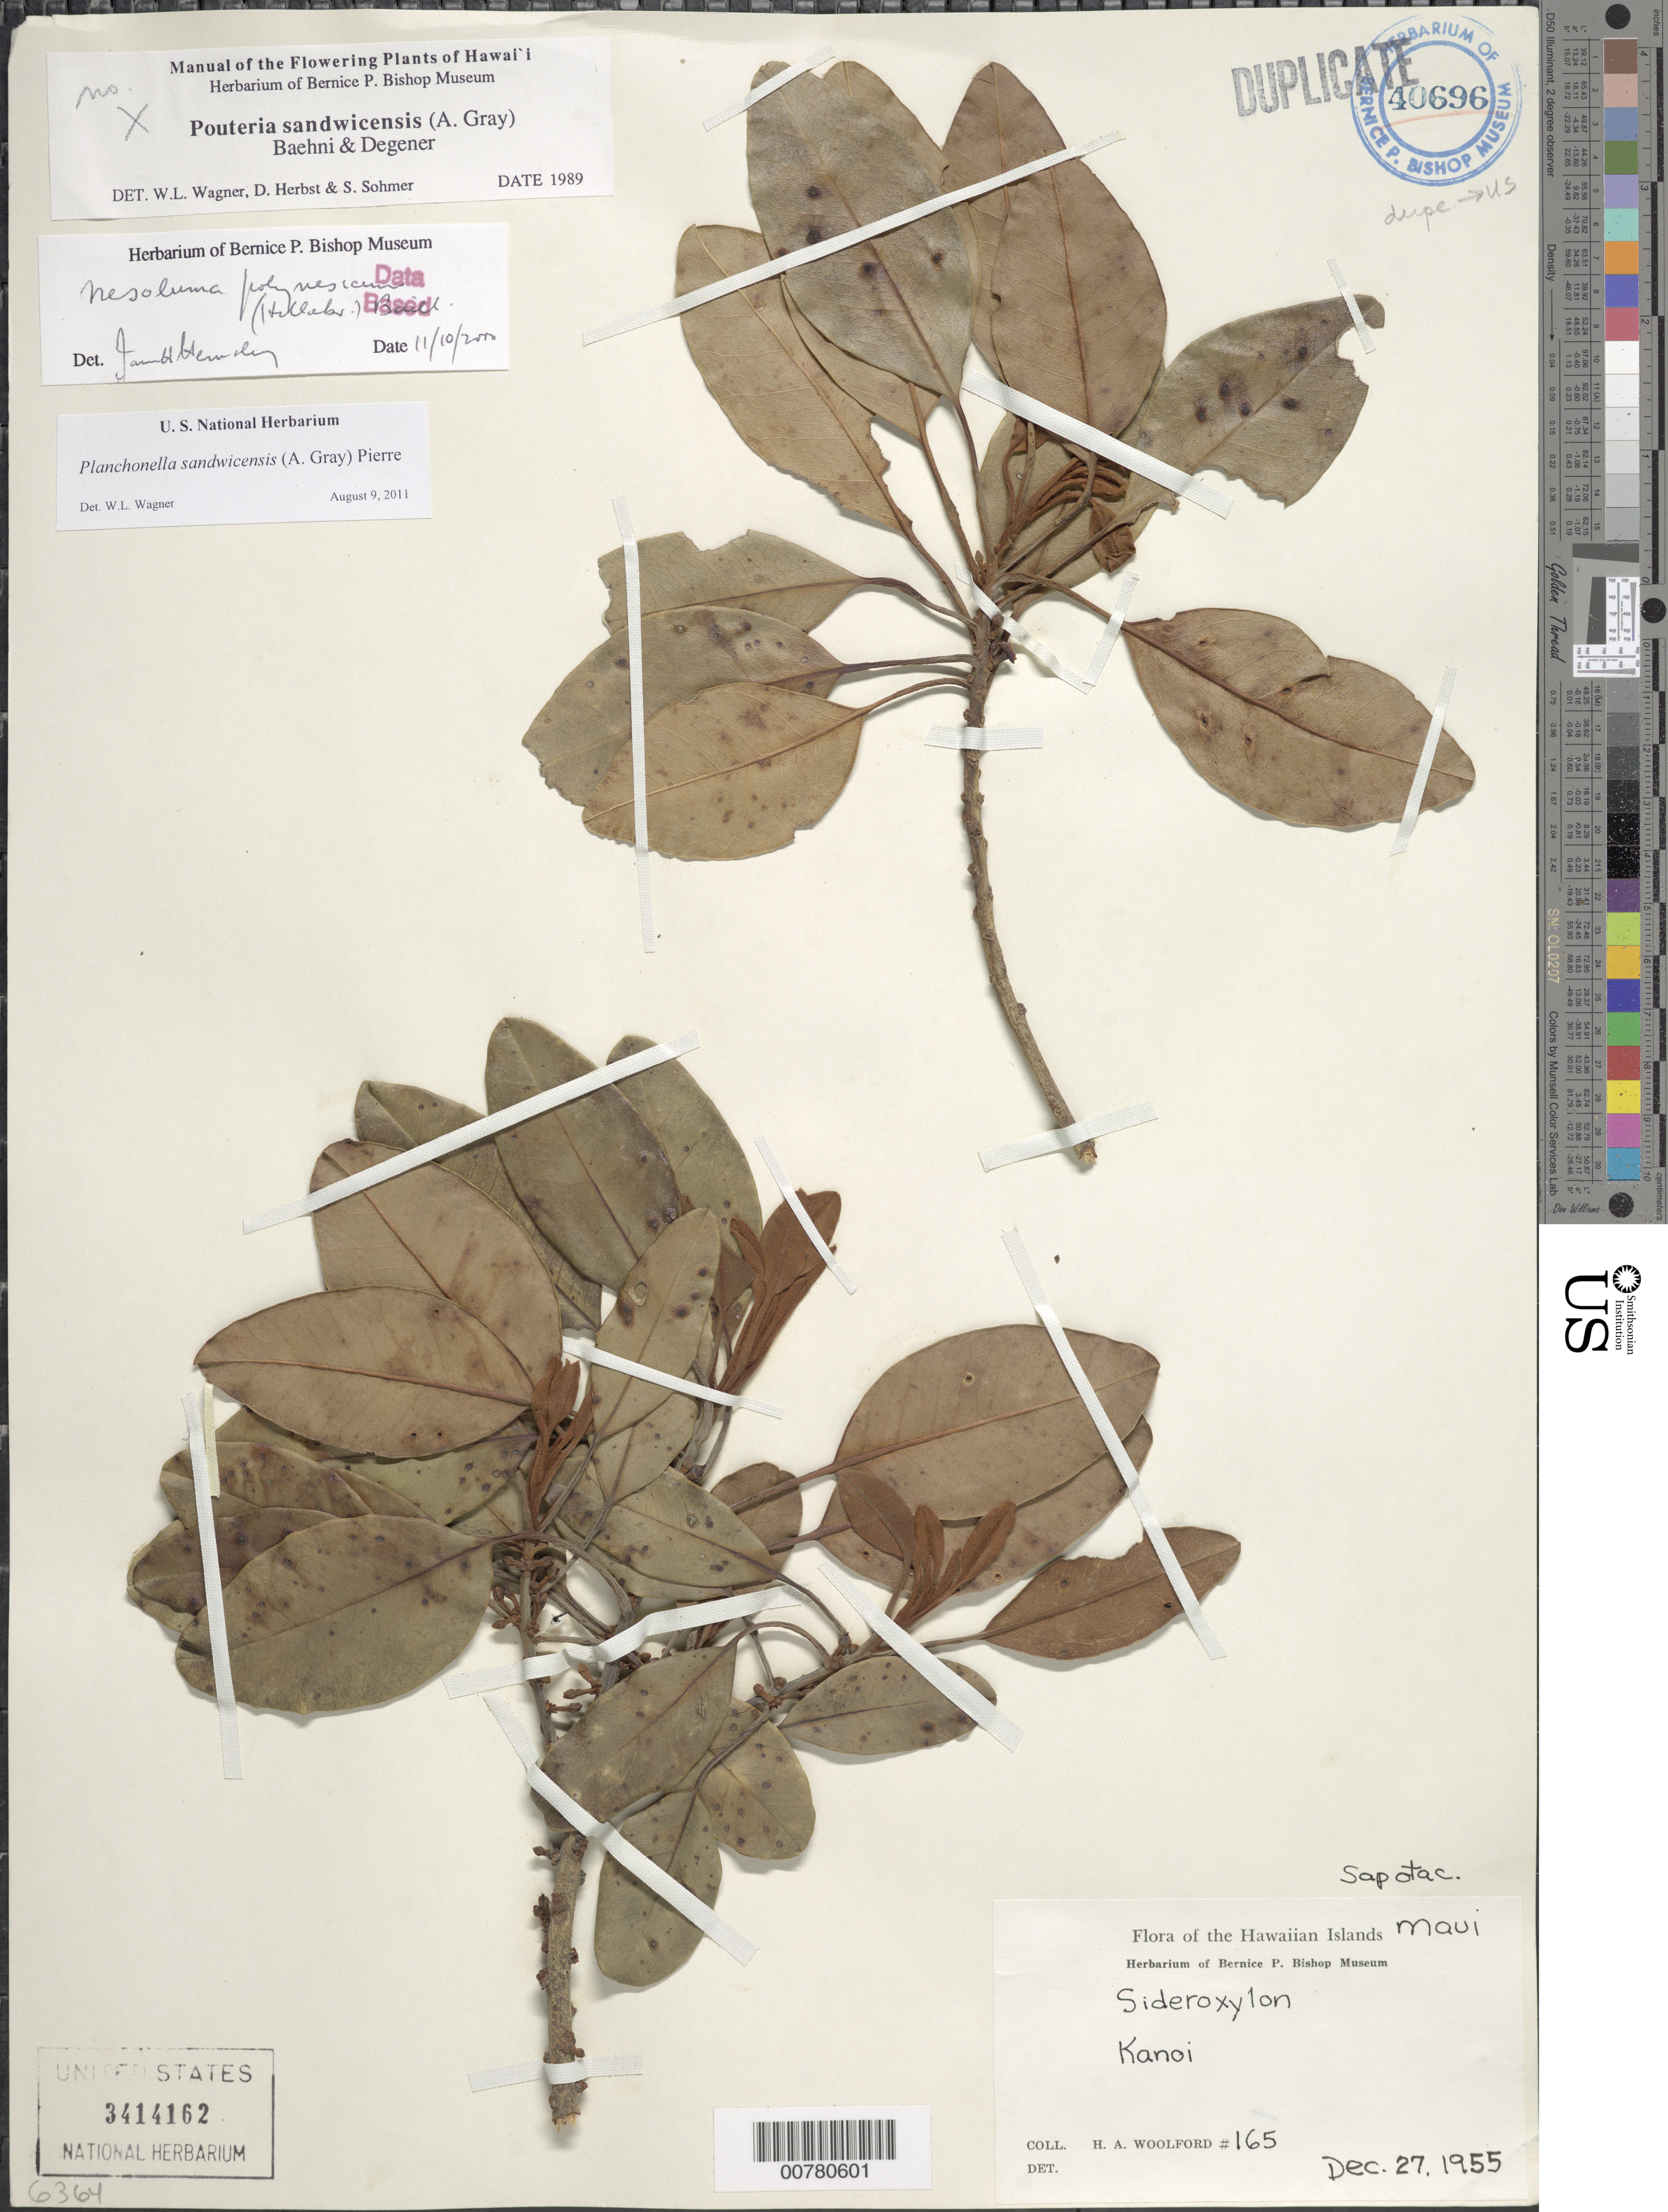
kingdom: Plantae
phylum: Tracheophyta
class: Magnoliopsida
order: Ericales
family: Sapotaceae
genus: Planchonella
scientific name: Planchonella spathulata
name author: (Hillebr.) Pierre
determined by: Wagner, W. L., (BOT), Smithsonian Institution - National Museum of Natural History (UNITED STATES)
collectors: H. Woolford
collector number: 165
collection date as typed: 27 Dec 1955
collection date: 1955-12-27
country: United States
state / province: Hawaii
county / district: Maui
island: Maui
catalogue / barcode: US 3414162